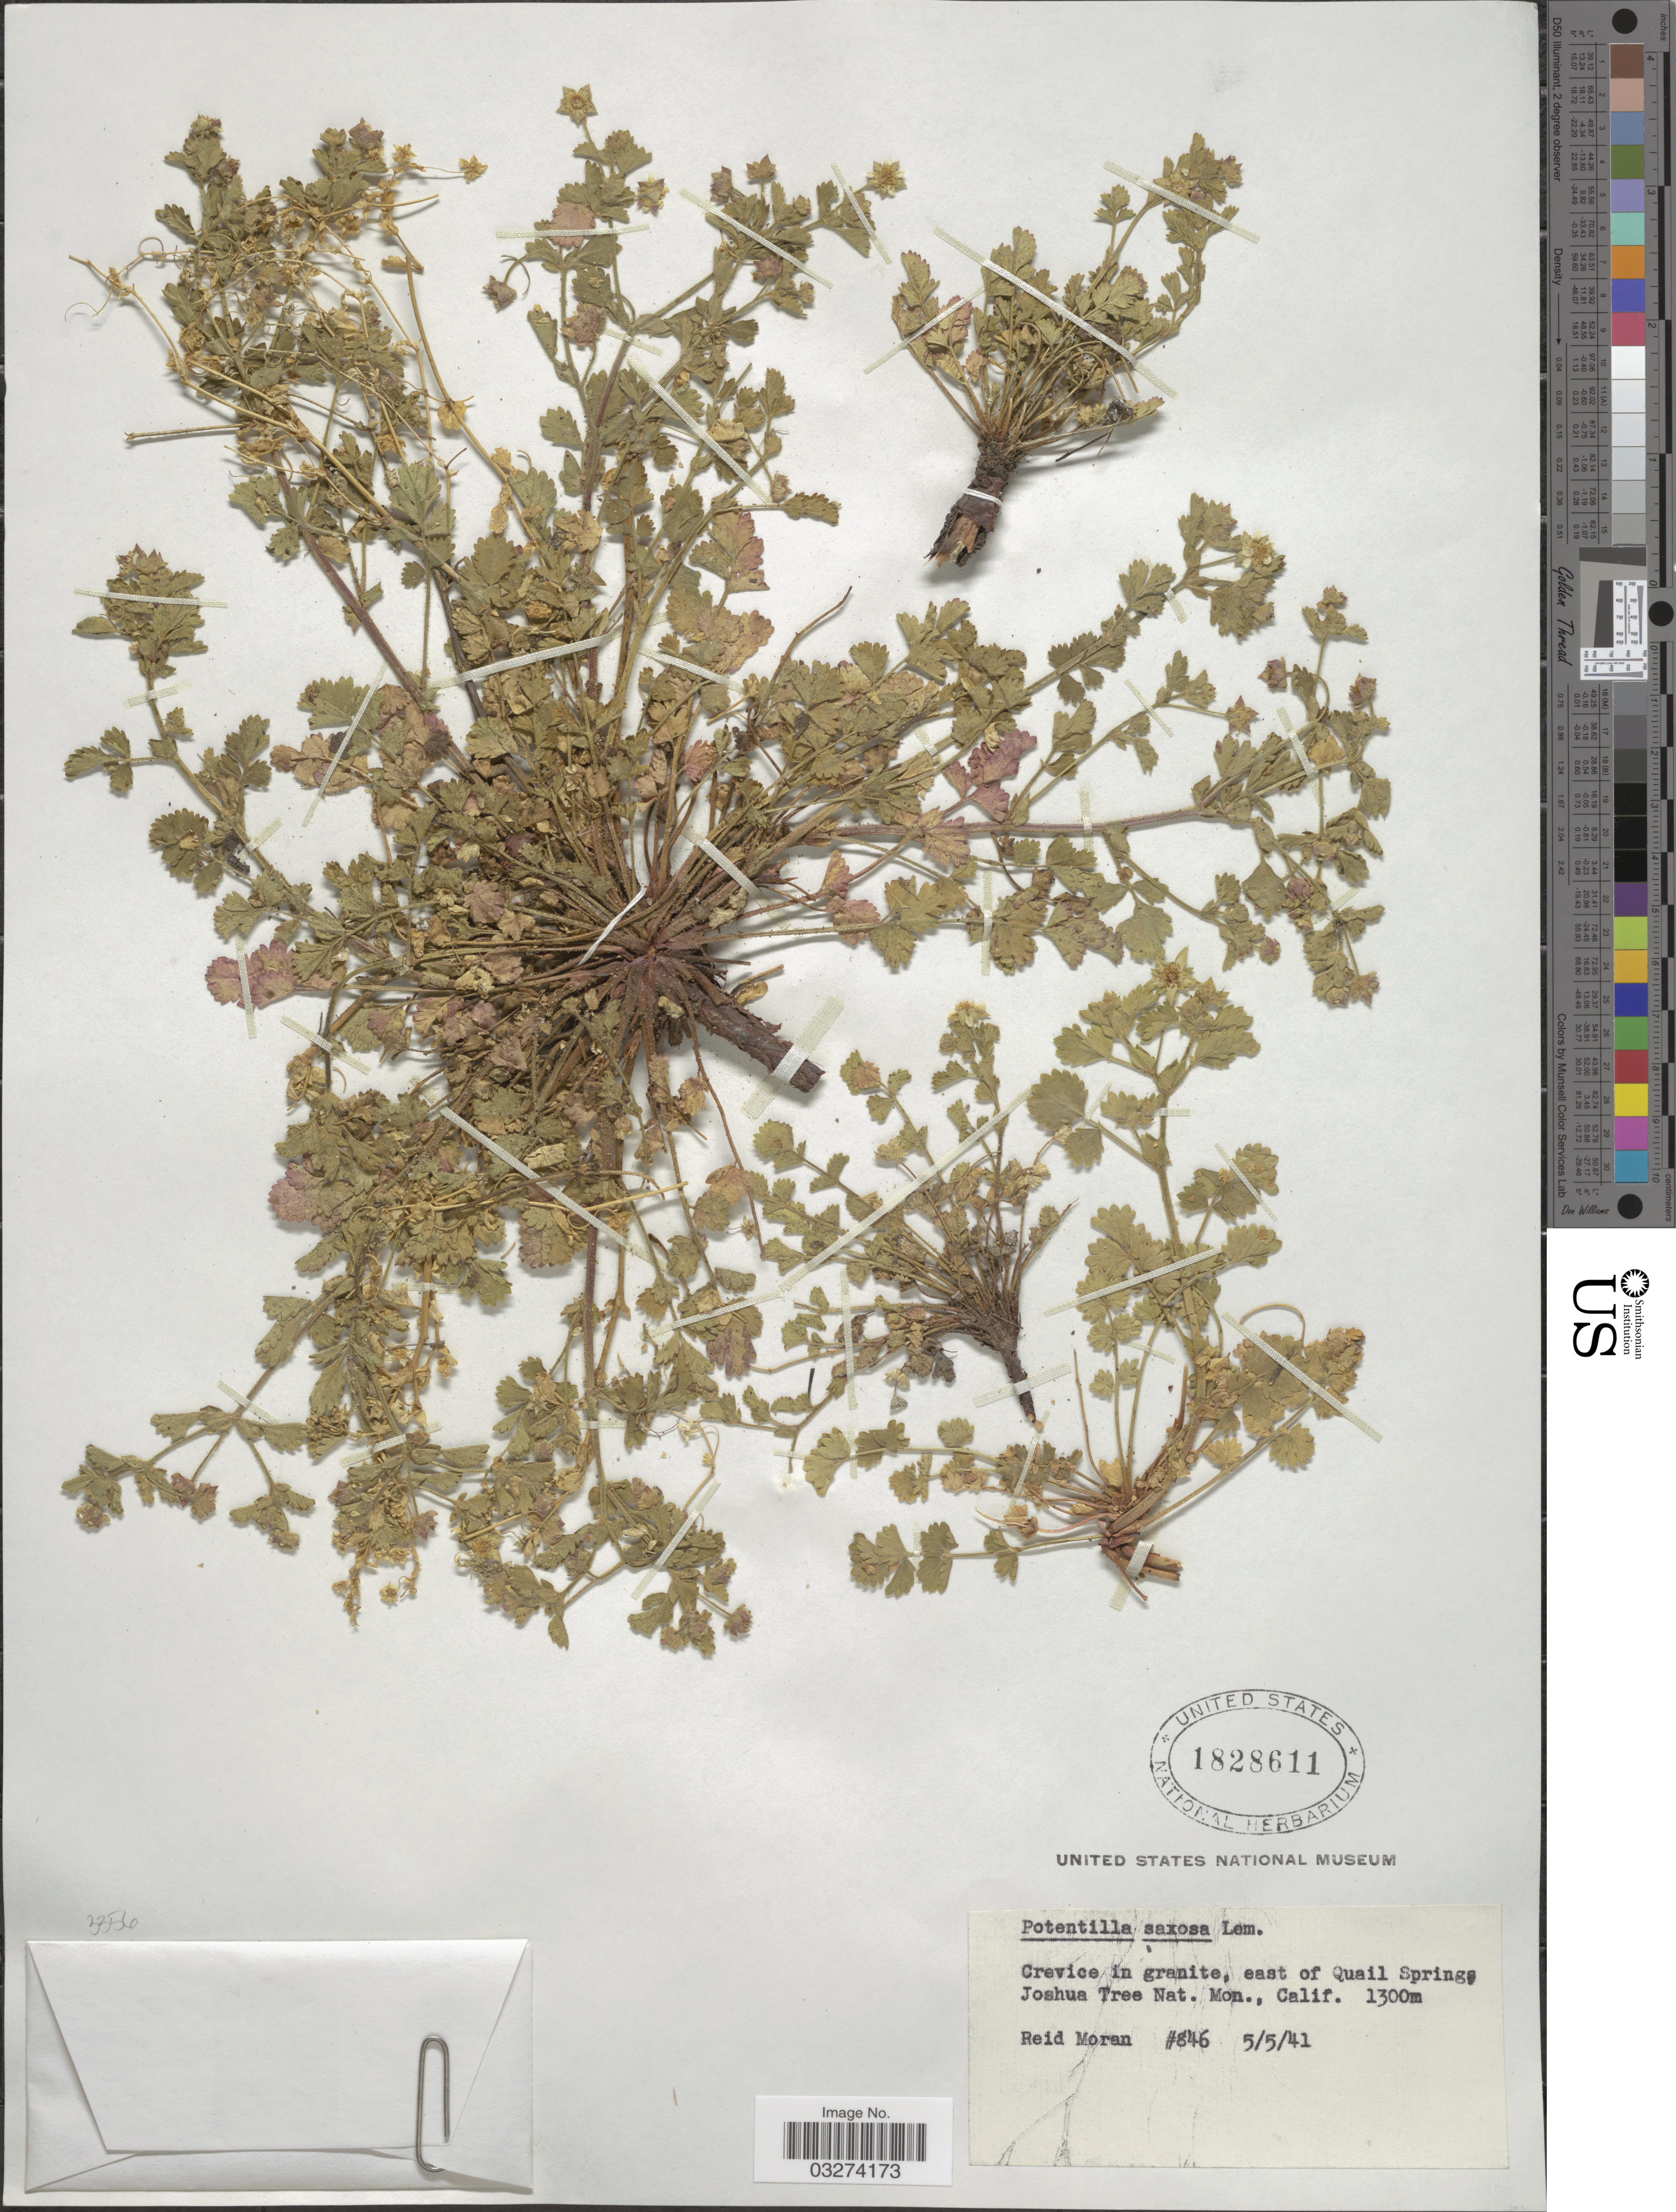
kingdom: Plantae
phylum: Tracheophyta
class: Magnoliopsida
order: Rosales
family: Rosaceae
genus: Potentilla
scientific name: Potentilla saxosa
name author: Lemmon & S.A. Lemmon ex Greene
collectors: R. Moran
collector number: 846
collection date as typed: Transcribed d/m/y: 5/5/41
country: United States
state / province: California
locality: East of Quail Springs Joshua Tree Nat. Mon.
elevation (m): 1300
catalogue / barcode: US 1828611